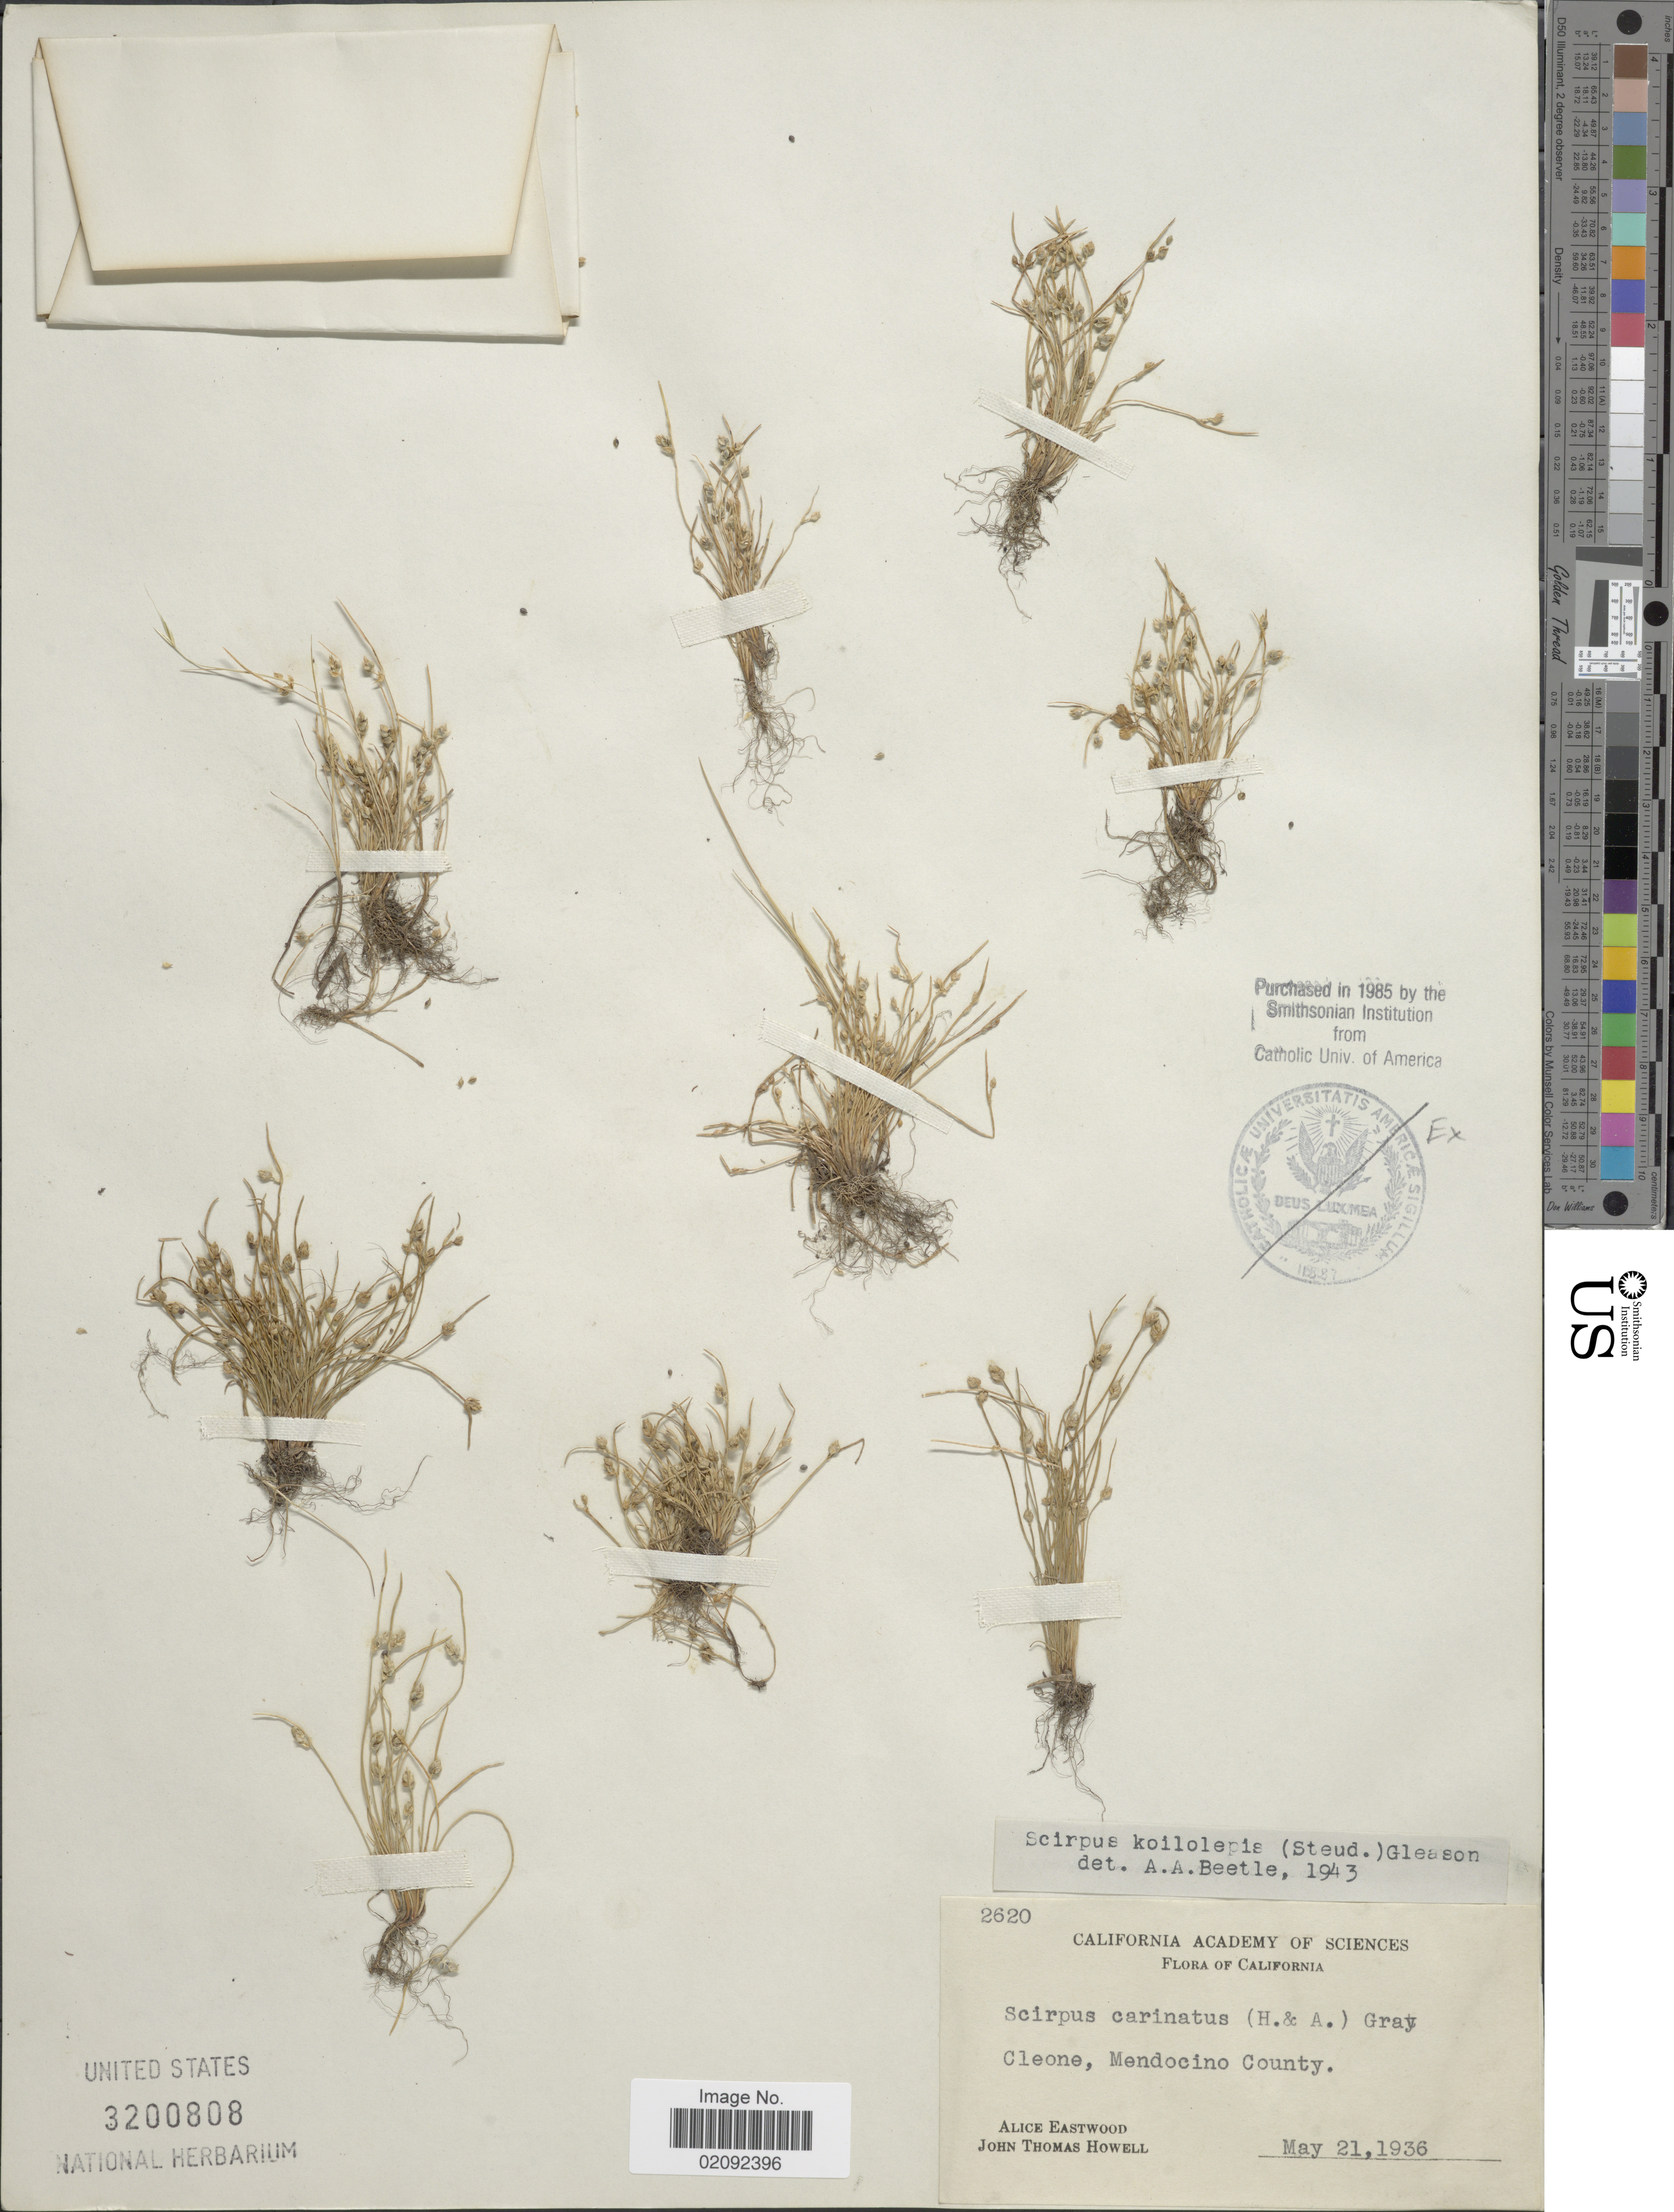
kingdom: Plantae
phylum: Tracheophyta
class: Liliopsida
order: Poales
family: Cyperaceae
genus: Isolepis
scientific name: Isolepis carinata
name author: Hook. & Arn. ex Torr.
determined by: Strong, M. T., (US), Smithsonian Institution - National Museum of Natural History (UNITED STATES)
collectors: A. Eastwood & J. T. Howell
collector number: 2620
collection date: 1936-05-21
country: United States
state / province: California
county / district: Mendocino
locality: Cleone, Mendocino County.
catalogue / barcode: US 3200808